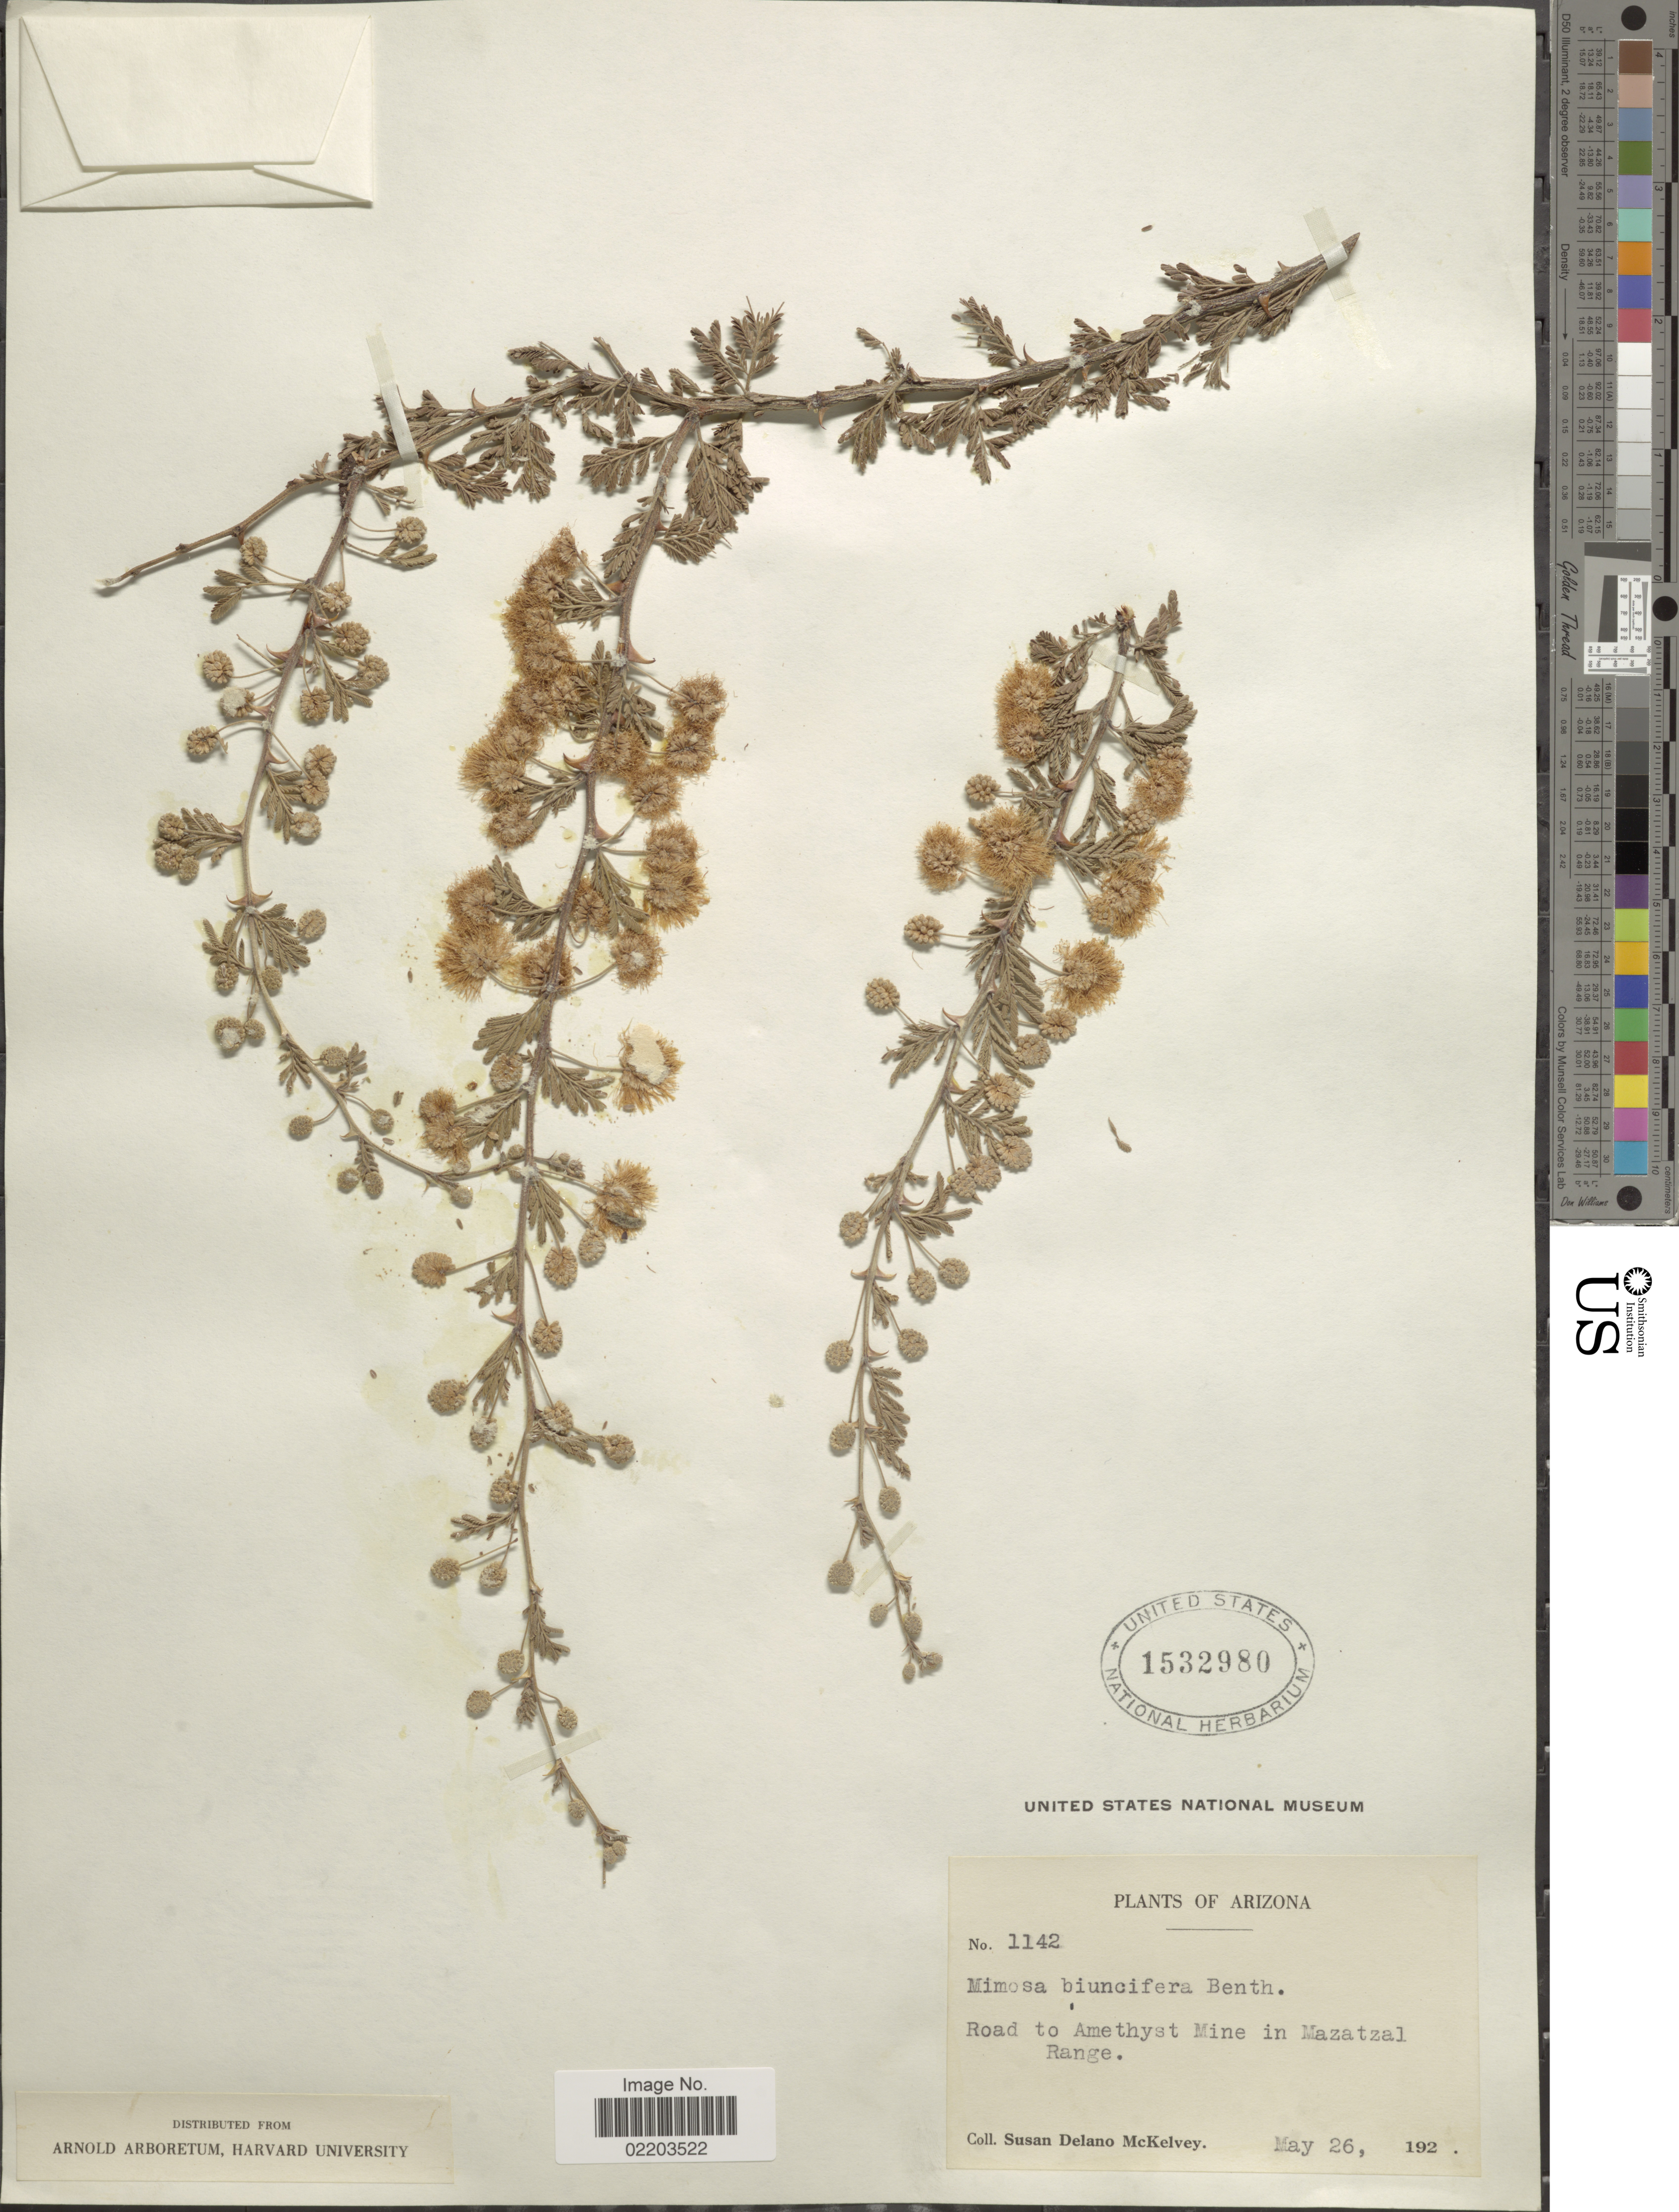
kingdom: Plantae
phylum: Tracheophyta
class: Magnoliopsida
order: Fabales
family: Fabaceae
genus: Mimosa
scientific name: Mimosa biuncifera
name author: Benth.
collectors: S. A. McKelvey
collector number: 1142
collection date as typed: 192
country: United States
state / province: Arizona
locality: Road to Amthyst Mine in Mazatzal Range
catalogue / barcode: US 1532980